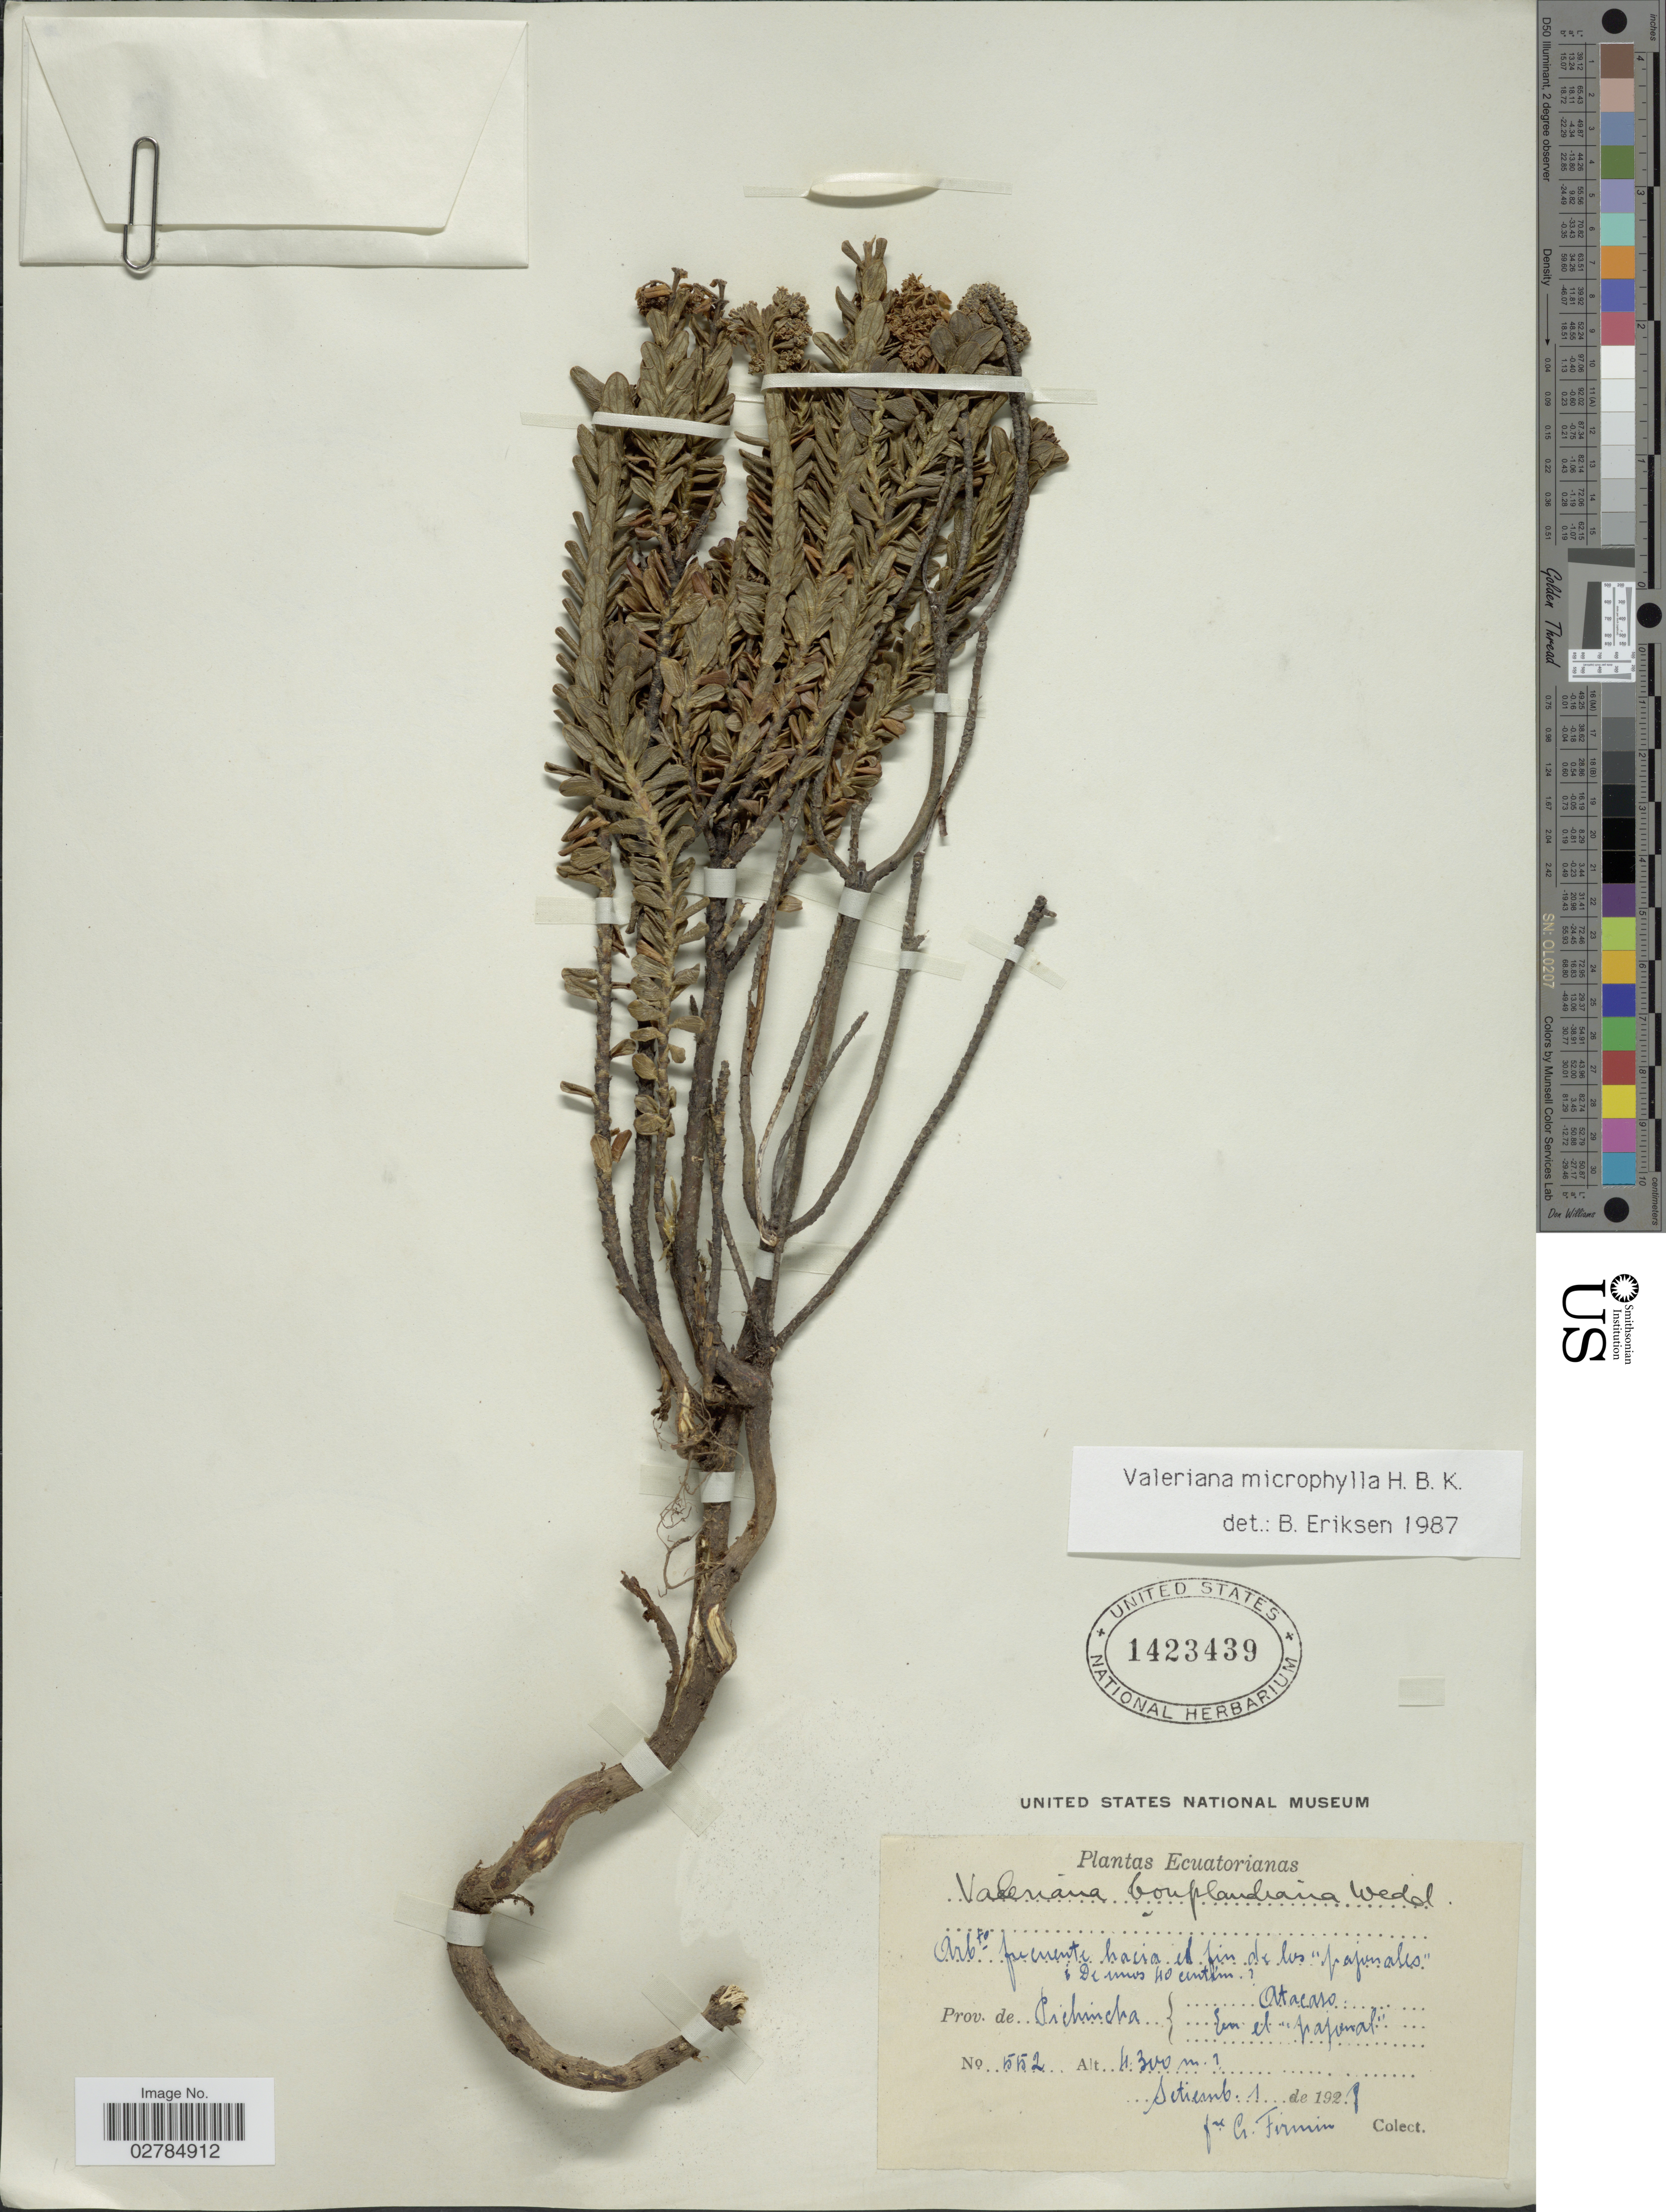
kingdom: Plantae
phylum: Tracheophyta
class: Magnoliopsida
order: Dipsacales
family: Caprifoliaceae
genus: Valeriana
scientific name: Valeriana microphylla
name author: Kunth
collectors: F. Firmin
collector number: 552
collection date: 1921-09-01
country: Ecuador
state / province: Pichincha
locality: Atacazo. En el "pajonal".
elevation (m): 4300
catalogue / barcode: US 1423439